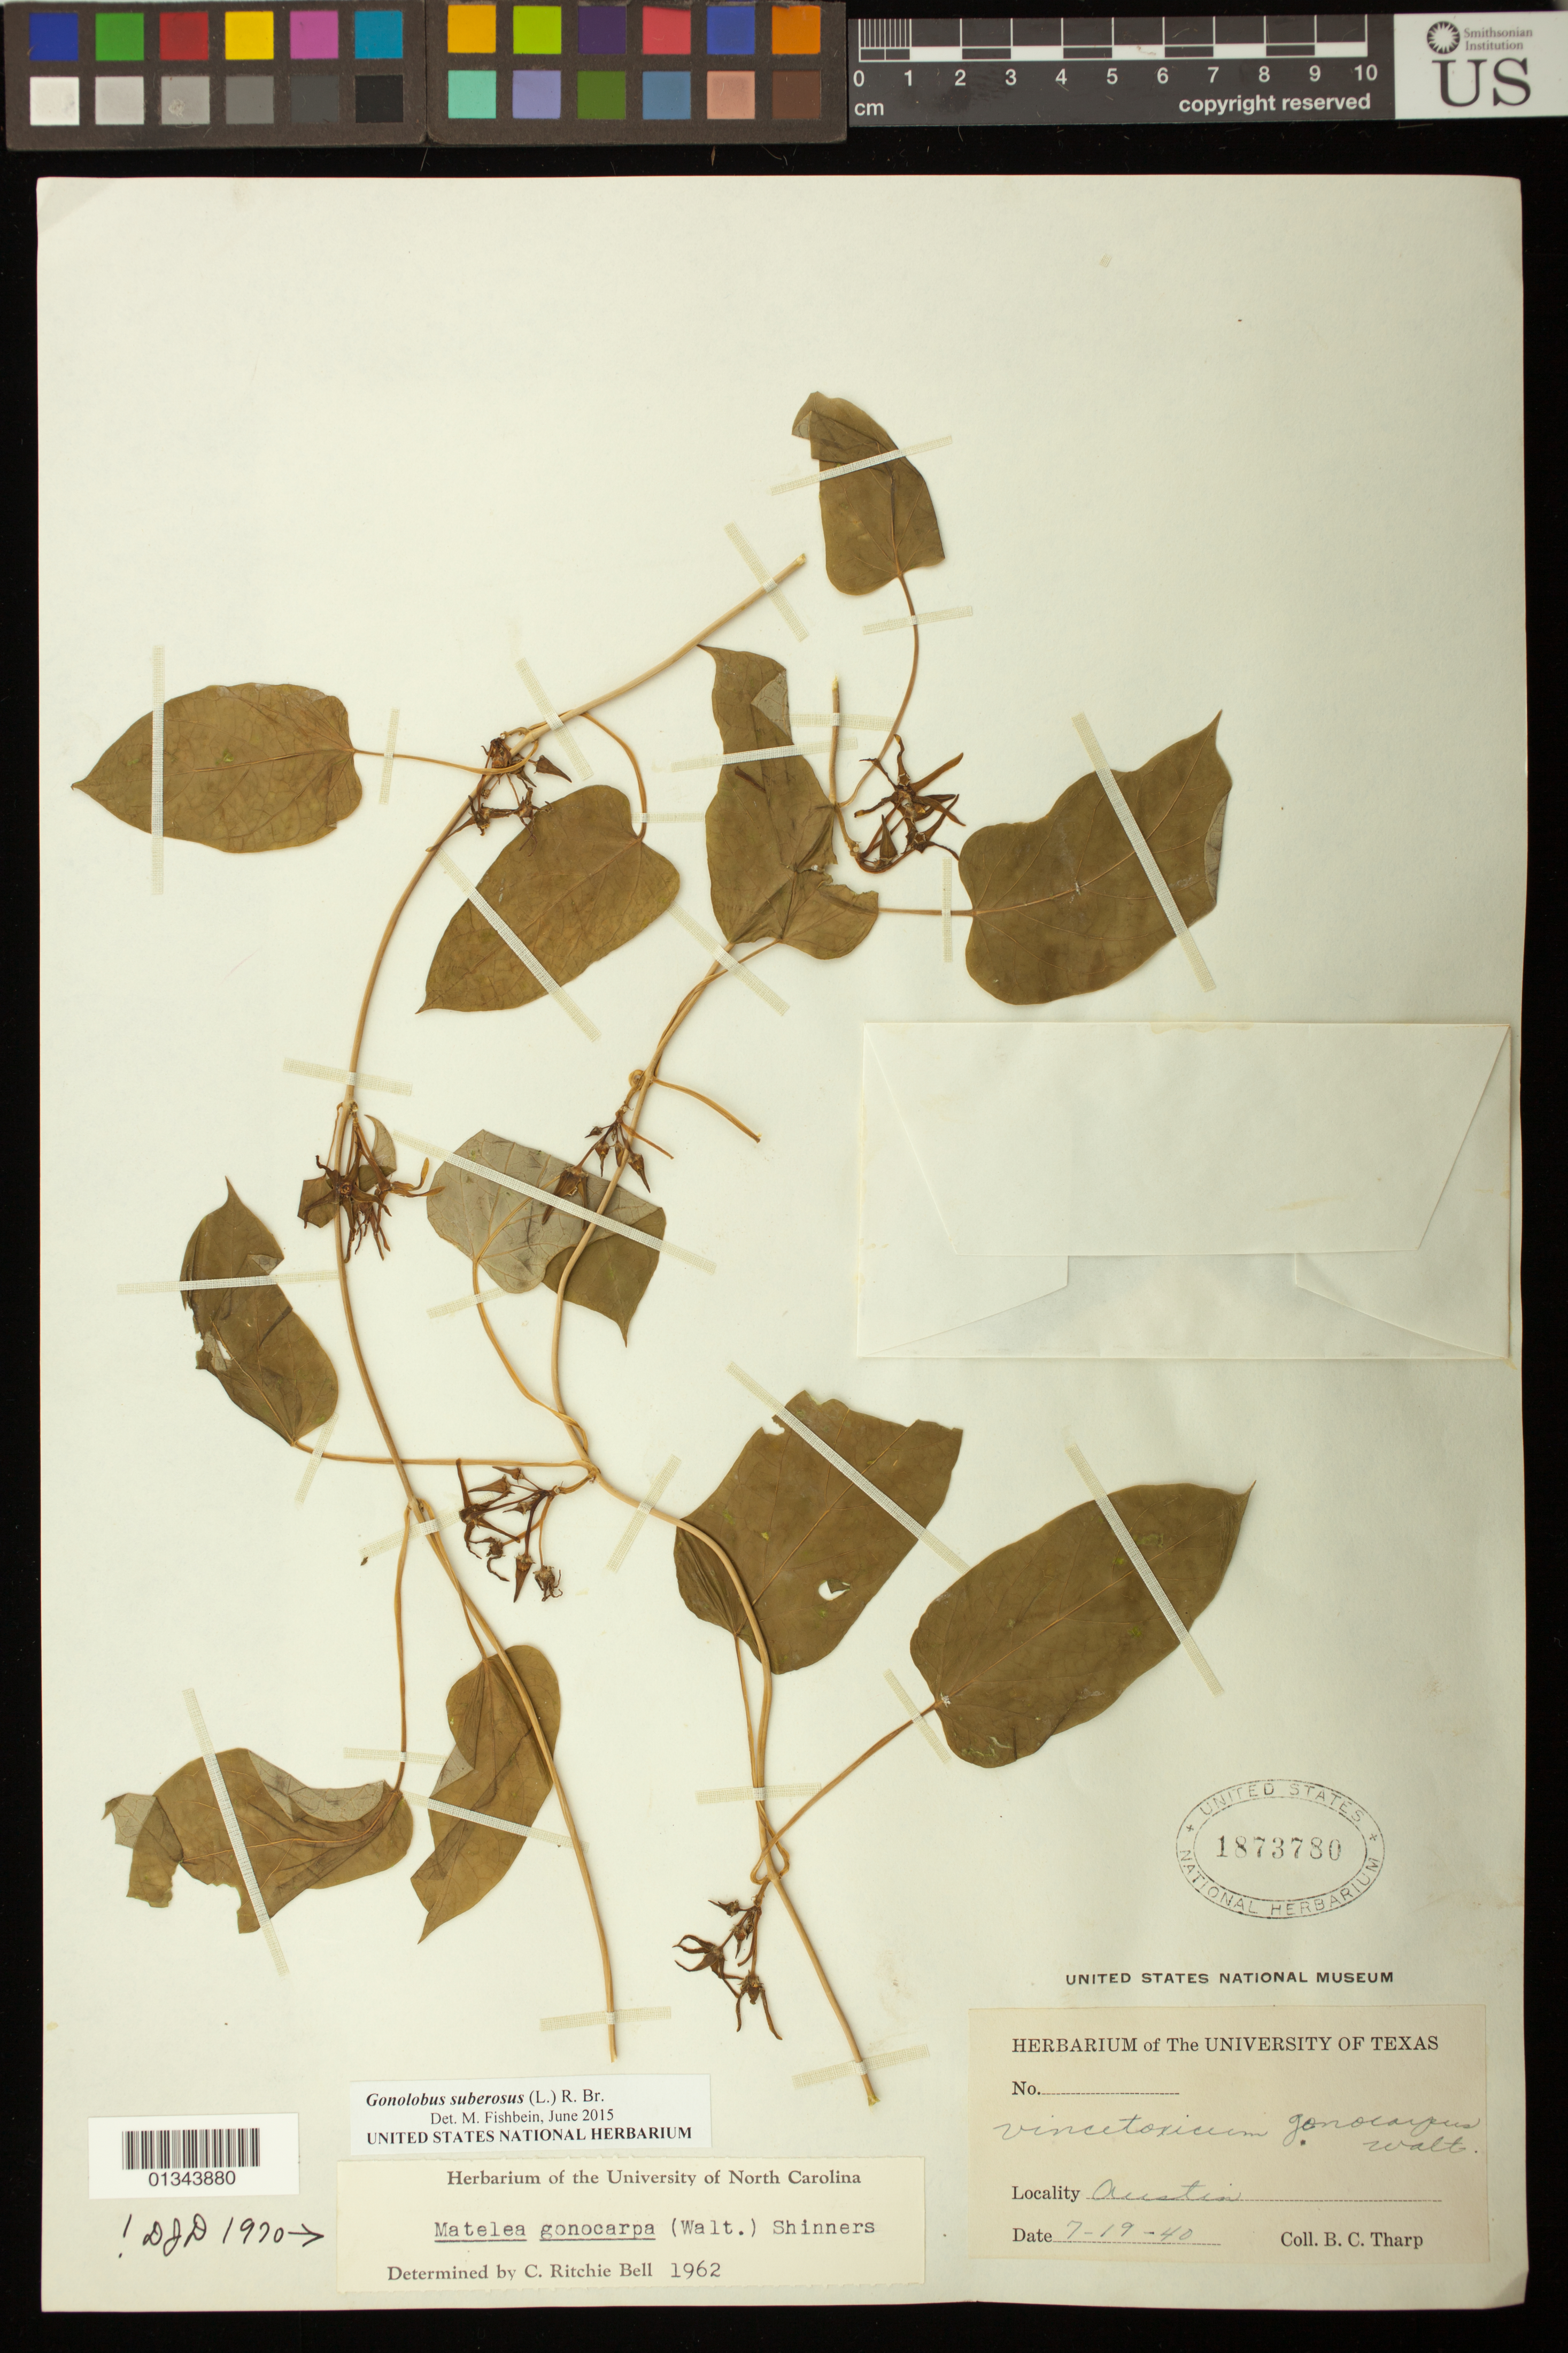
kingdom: Plantae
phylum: Tracheophyta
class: Magnoliopsida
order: Gentianales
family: Apocynaceae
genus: Gonolobus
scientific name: Gonolobus suberosus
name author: (L.) R. Br.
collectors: B. C. Tharp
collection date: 1940-07-19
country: United States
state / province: Texas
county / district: Travis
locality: Austin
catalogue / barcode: US 1873780